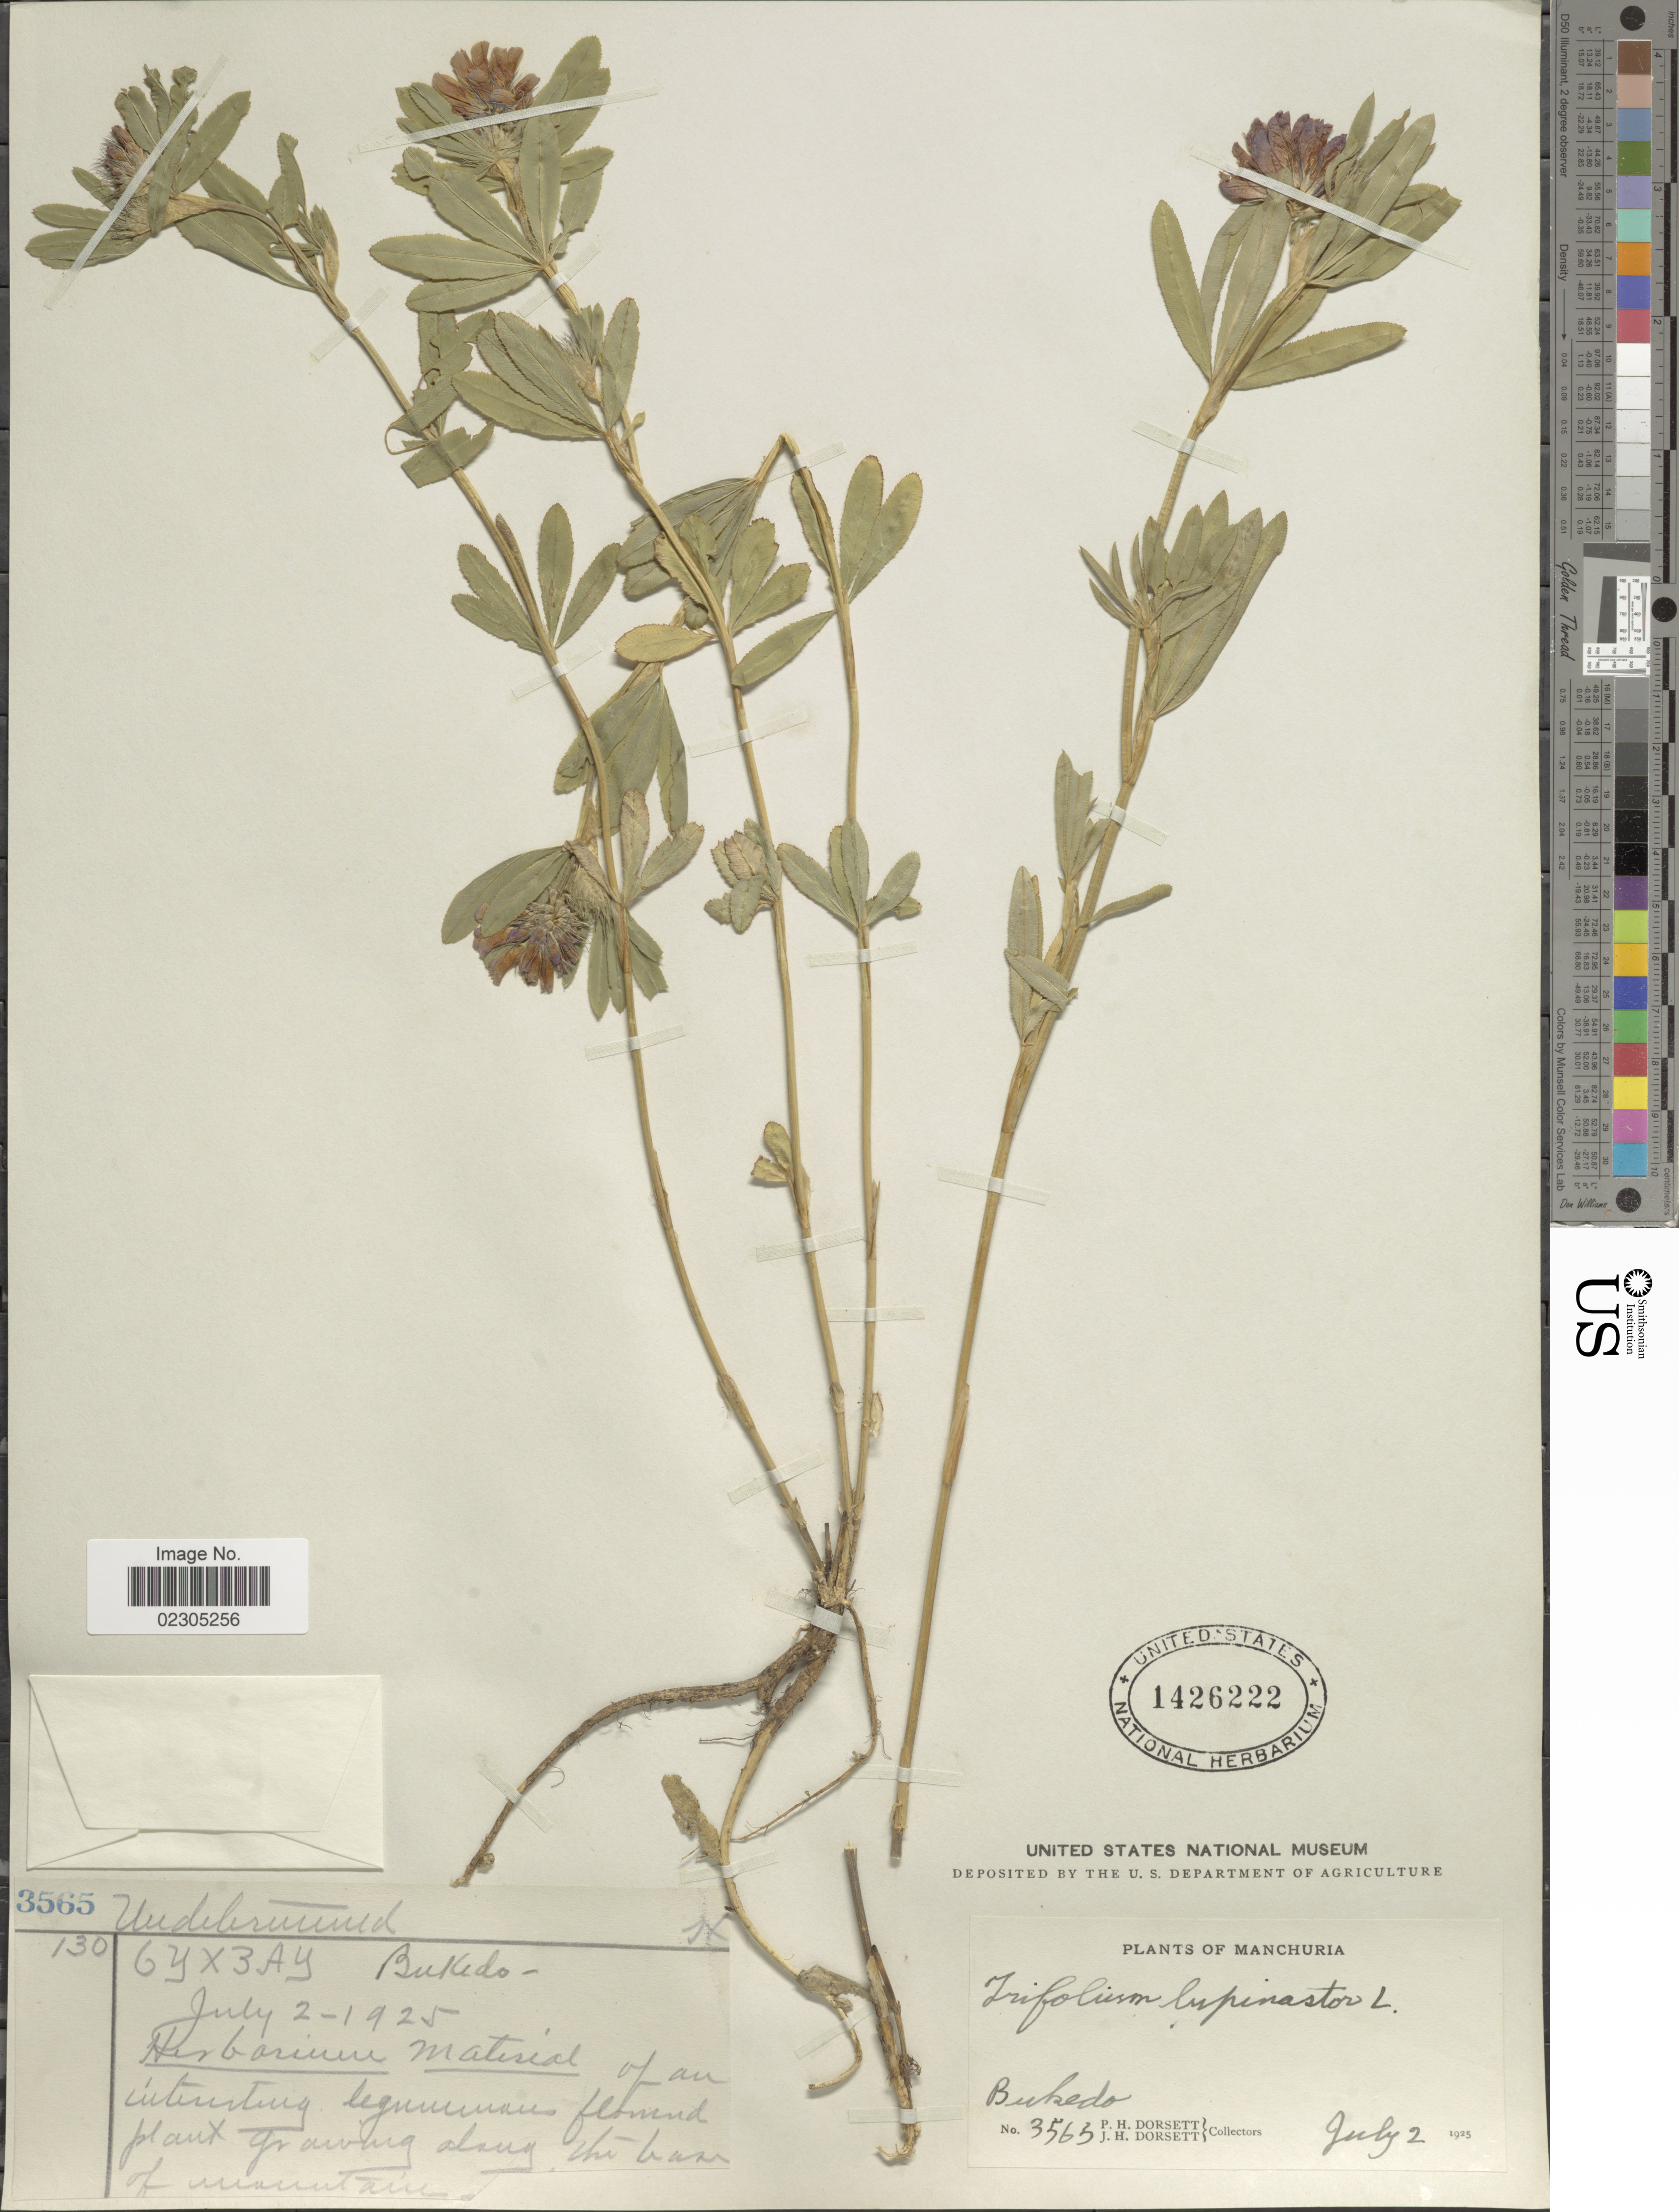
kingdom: Plantae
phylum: Tracheophyta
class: Magnoliopsida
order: Fabales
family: Fabaceae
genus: Trifolium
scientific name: Trifolium lupinaster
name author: L.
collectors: P. H. Dorsett & J. Dorsett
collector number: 3565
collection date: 1925-07-02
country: China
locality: Manchuria. Bukedo.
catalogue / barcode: US 1426222